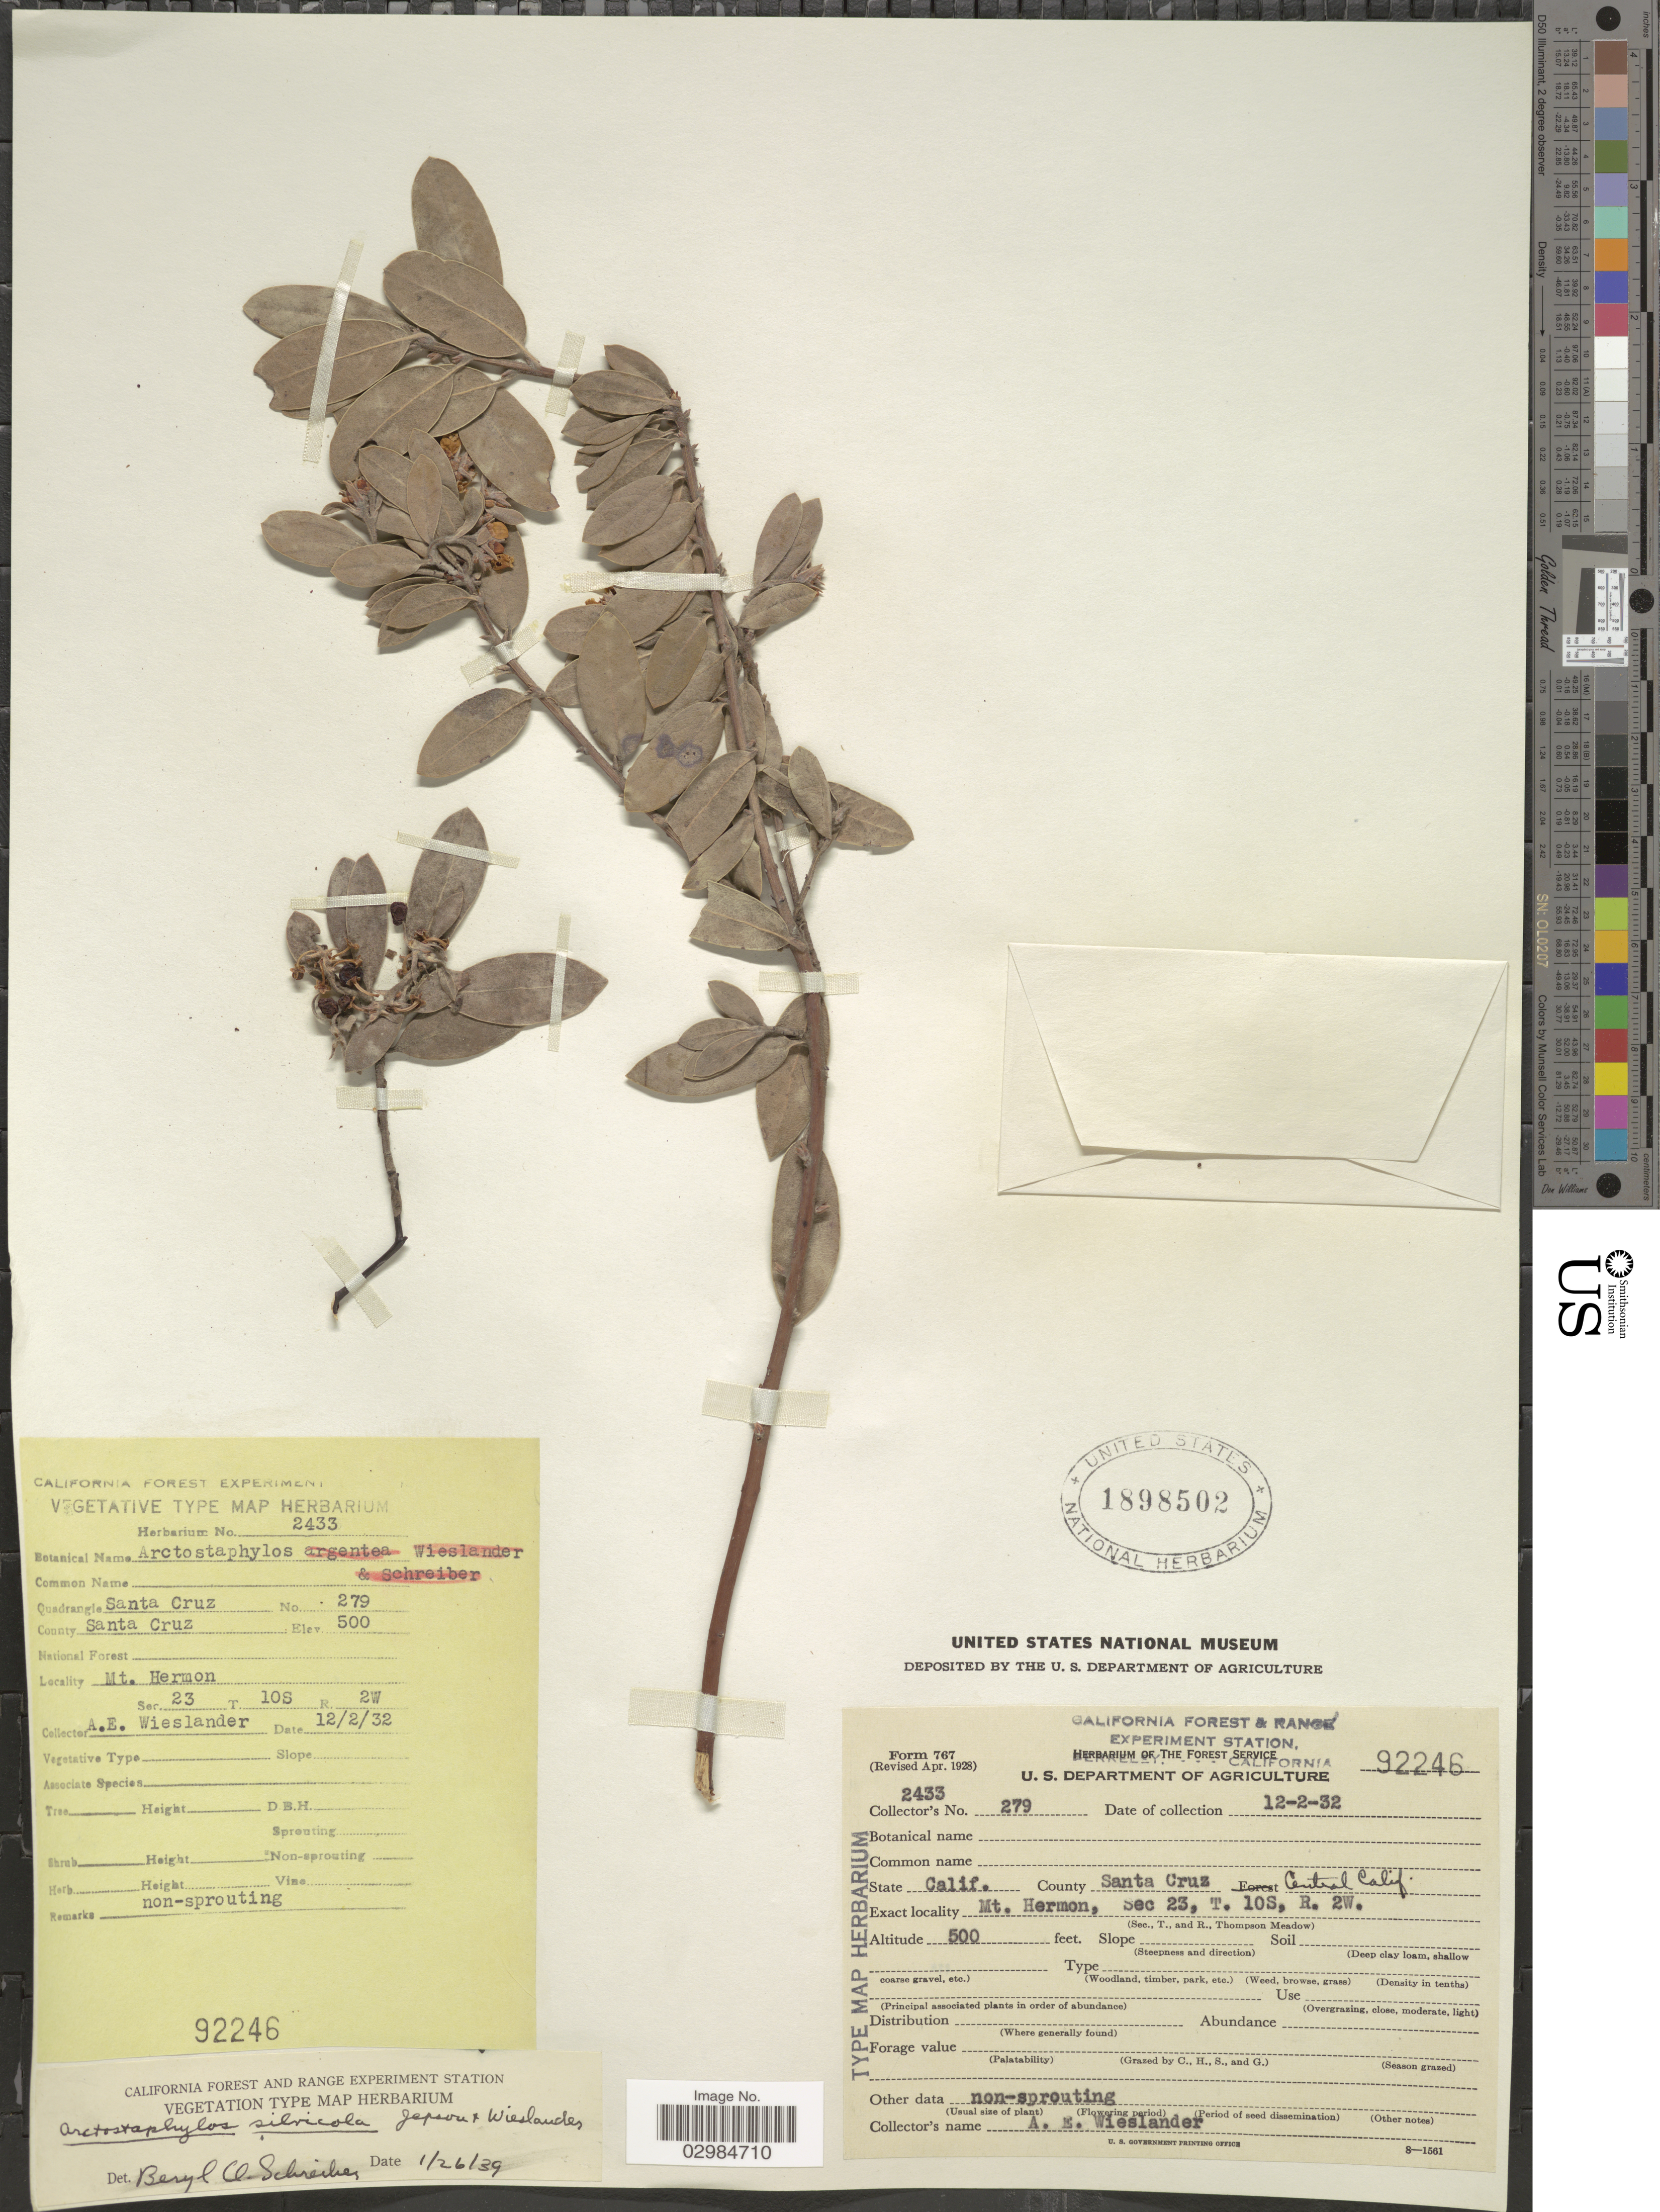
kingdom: Plantae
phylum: Tracheophyta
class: Magnoliopsida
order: Ericales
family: Ericaceae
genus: Arctostaphylos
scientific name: Arctostaphylos silvicola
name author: Jeps. & Wiesl.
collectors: A. E. Wieslander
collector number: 279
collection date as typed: Transcribed d/m/y: 2/12/32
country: United States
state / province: California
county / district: Santa Cruz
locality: Santa Cruz. County Santa Cruz. Central Calif. Mt. Hermon. Sec. 23 T10S R2W.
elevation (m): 152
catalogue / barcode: US 1898502